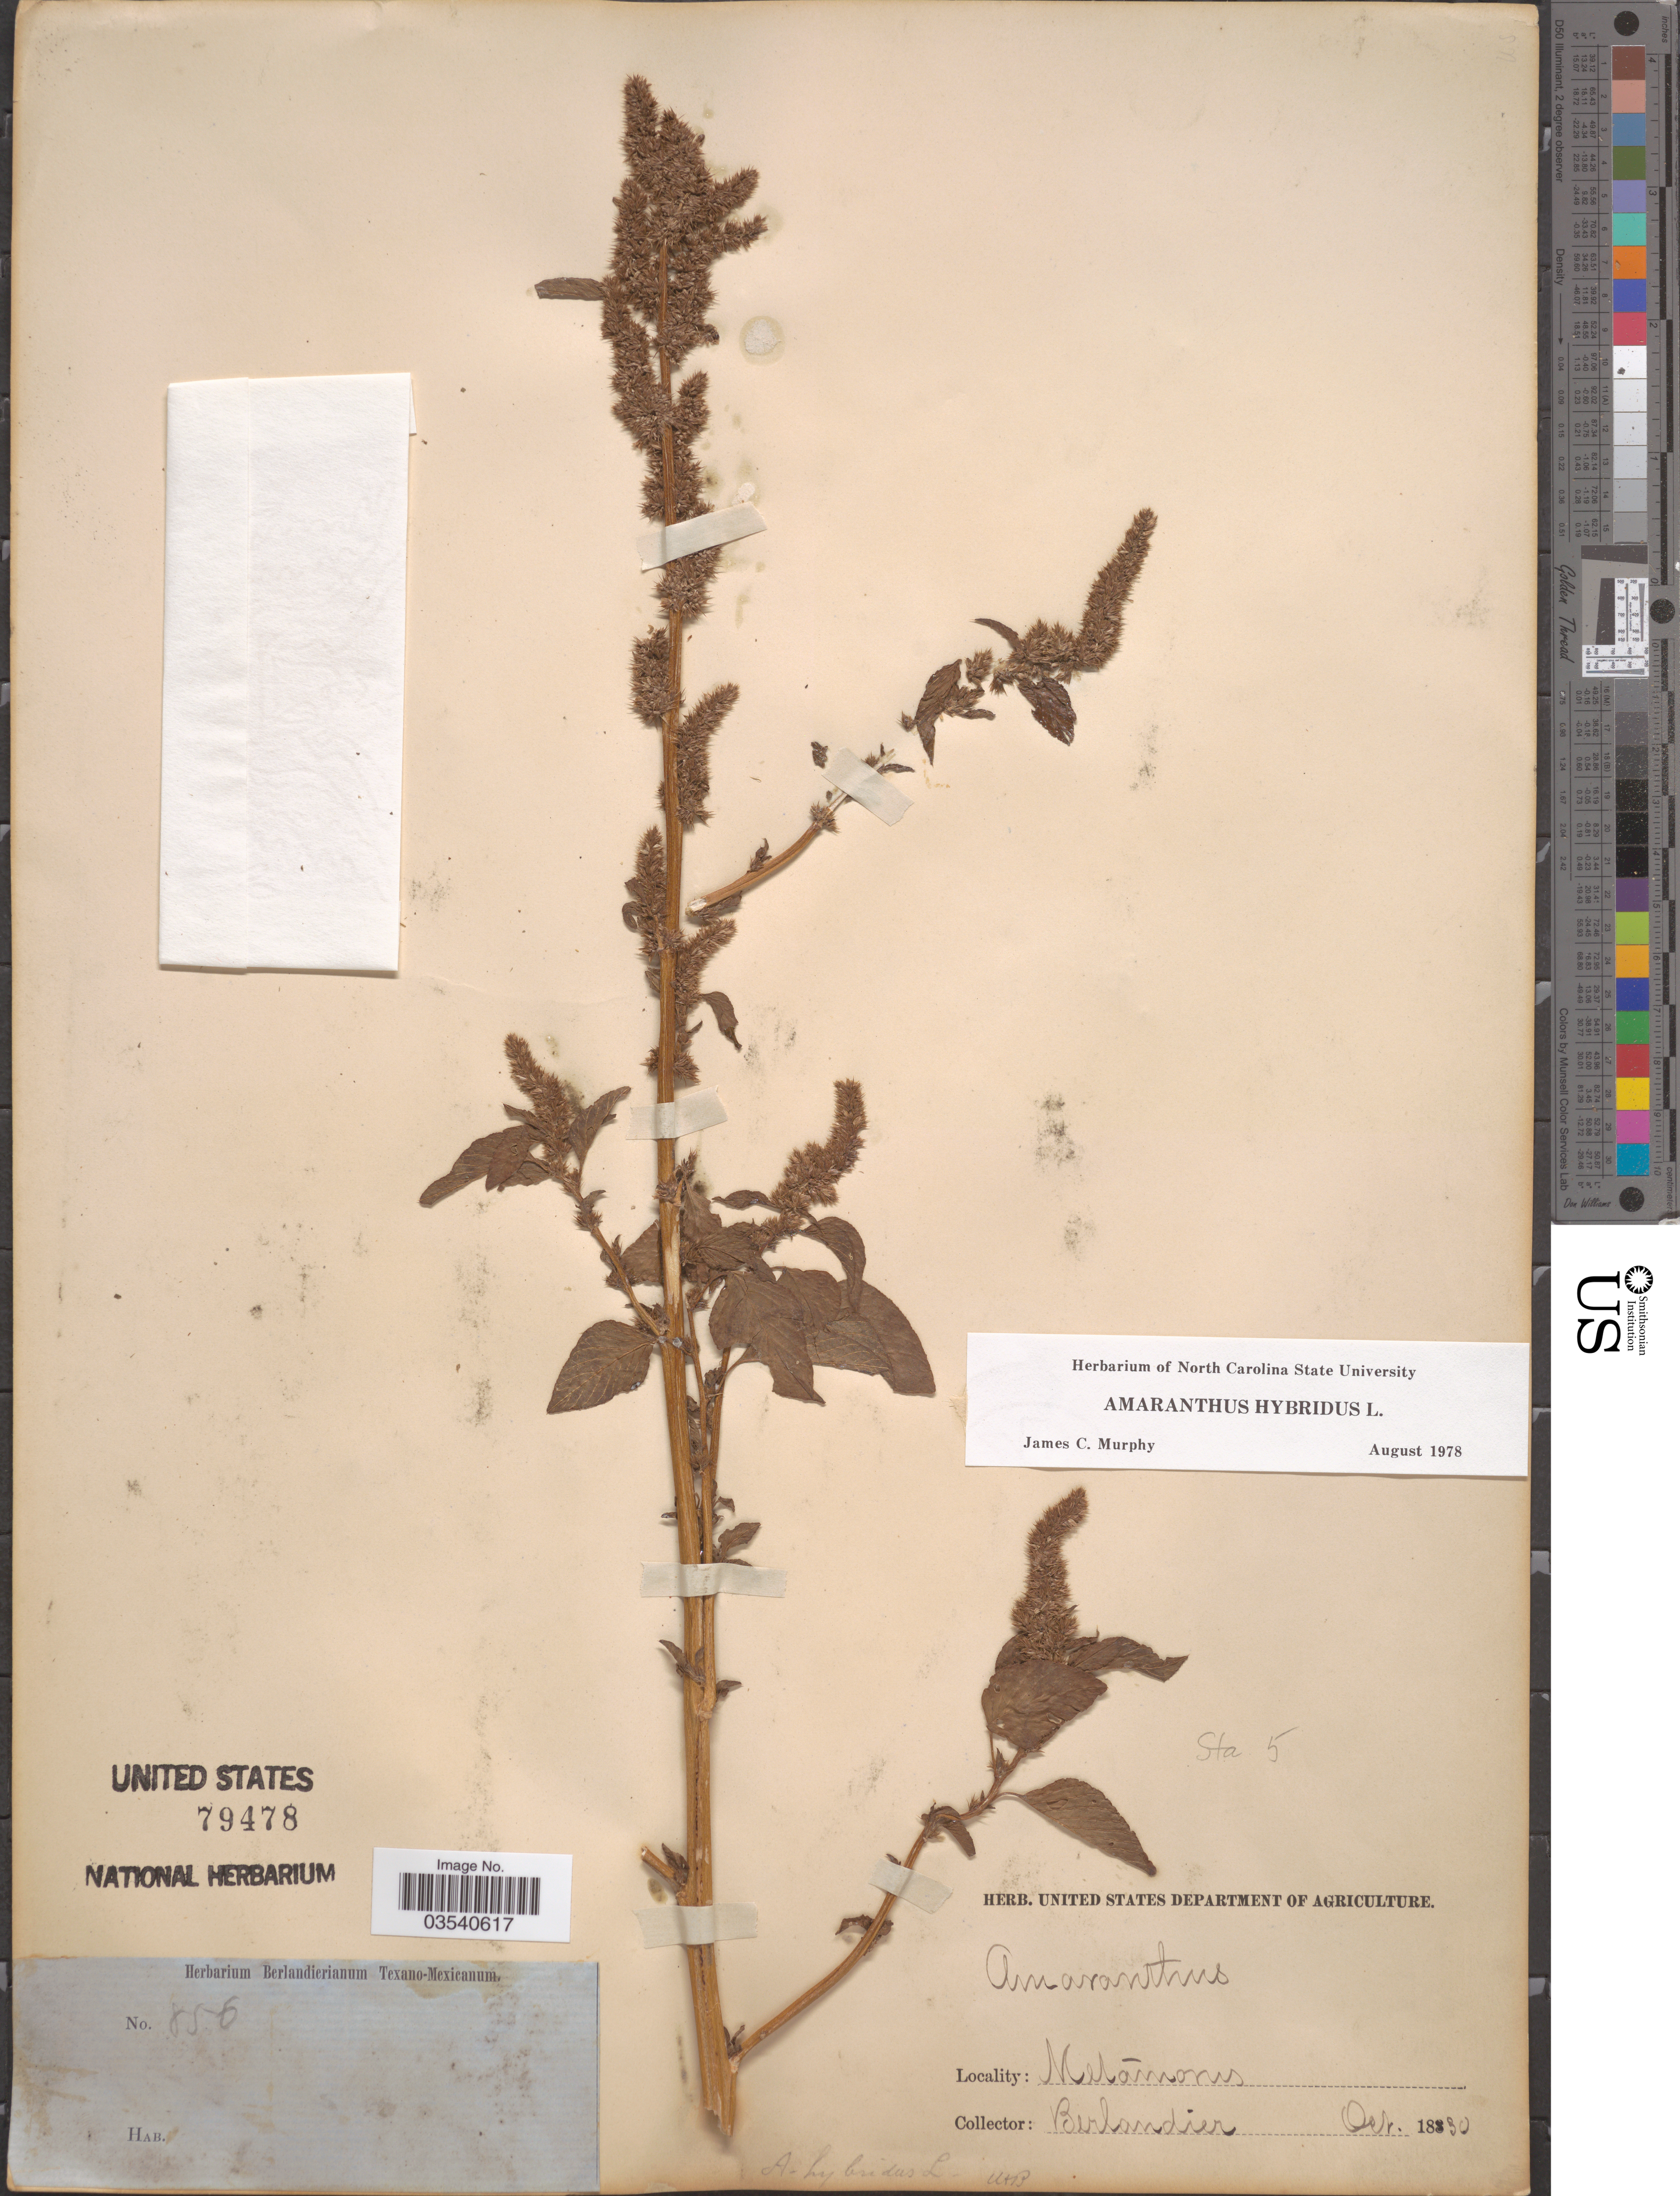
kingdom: Plantae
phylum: Tracheophyta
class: Magnoliopsida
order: Caryophyllales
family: Amaranthaceae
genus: Amaranthus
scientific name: Amaranthus hybridus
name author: L.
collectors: J. L. Berlandier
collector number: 856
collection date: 1830-10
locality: Melámonis [interpreted].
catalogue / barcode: US 79478